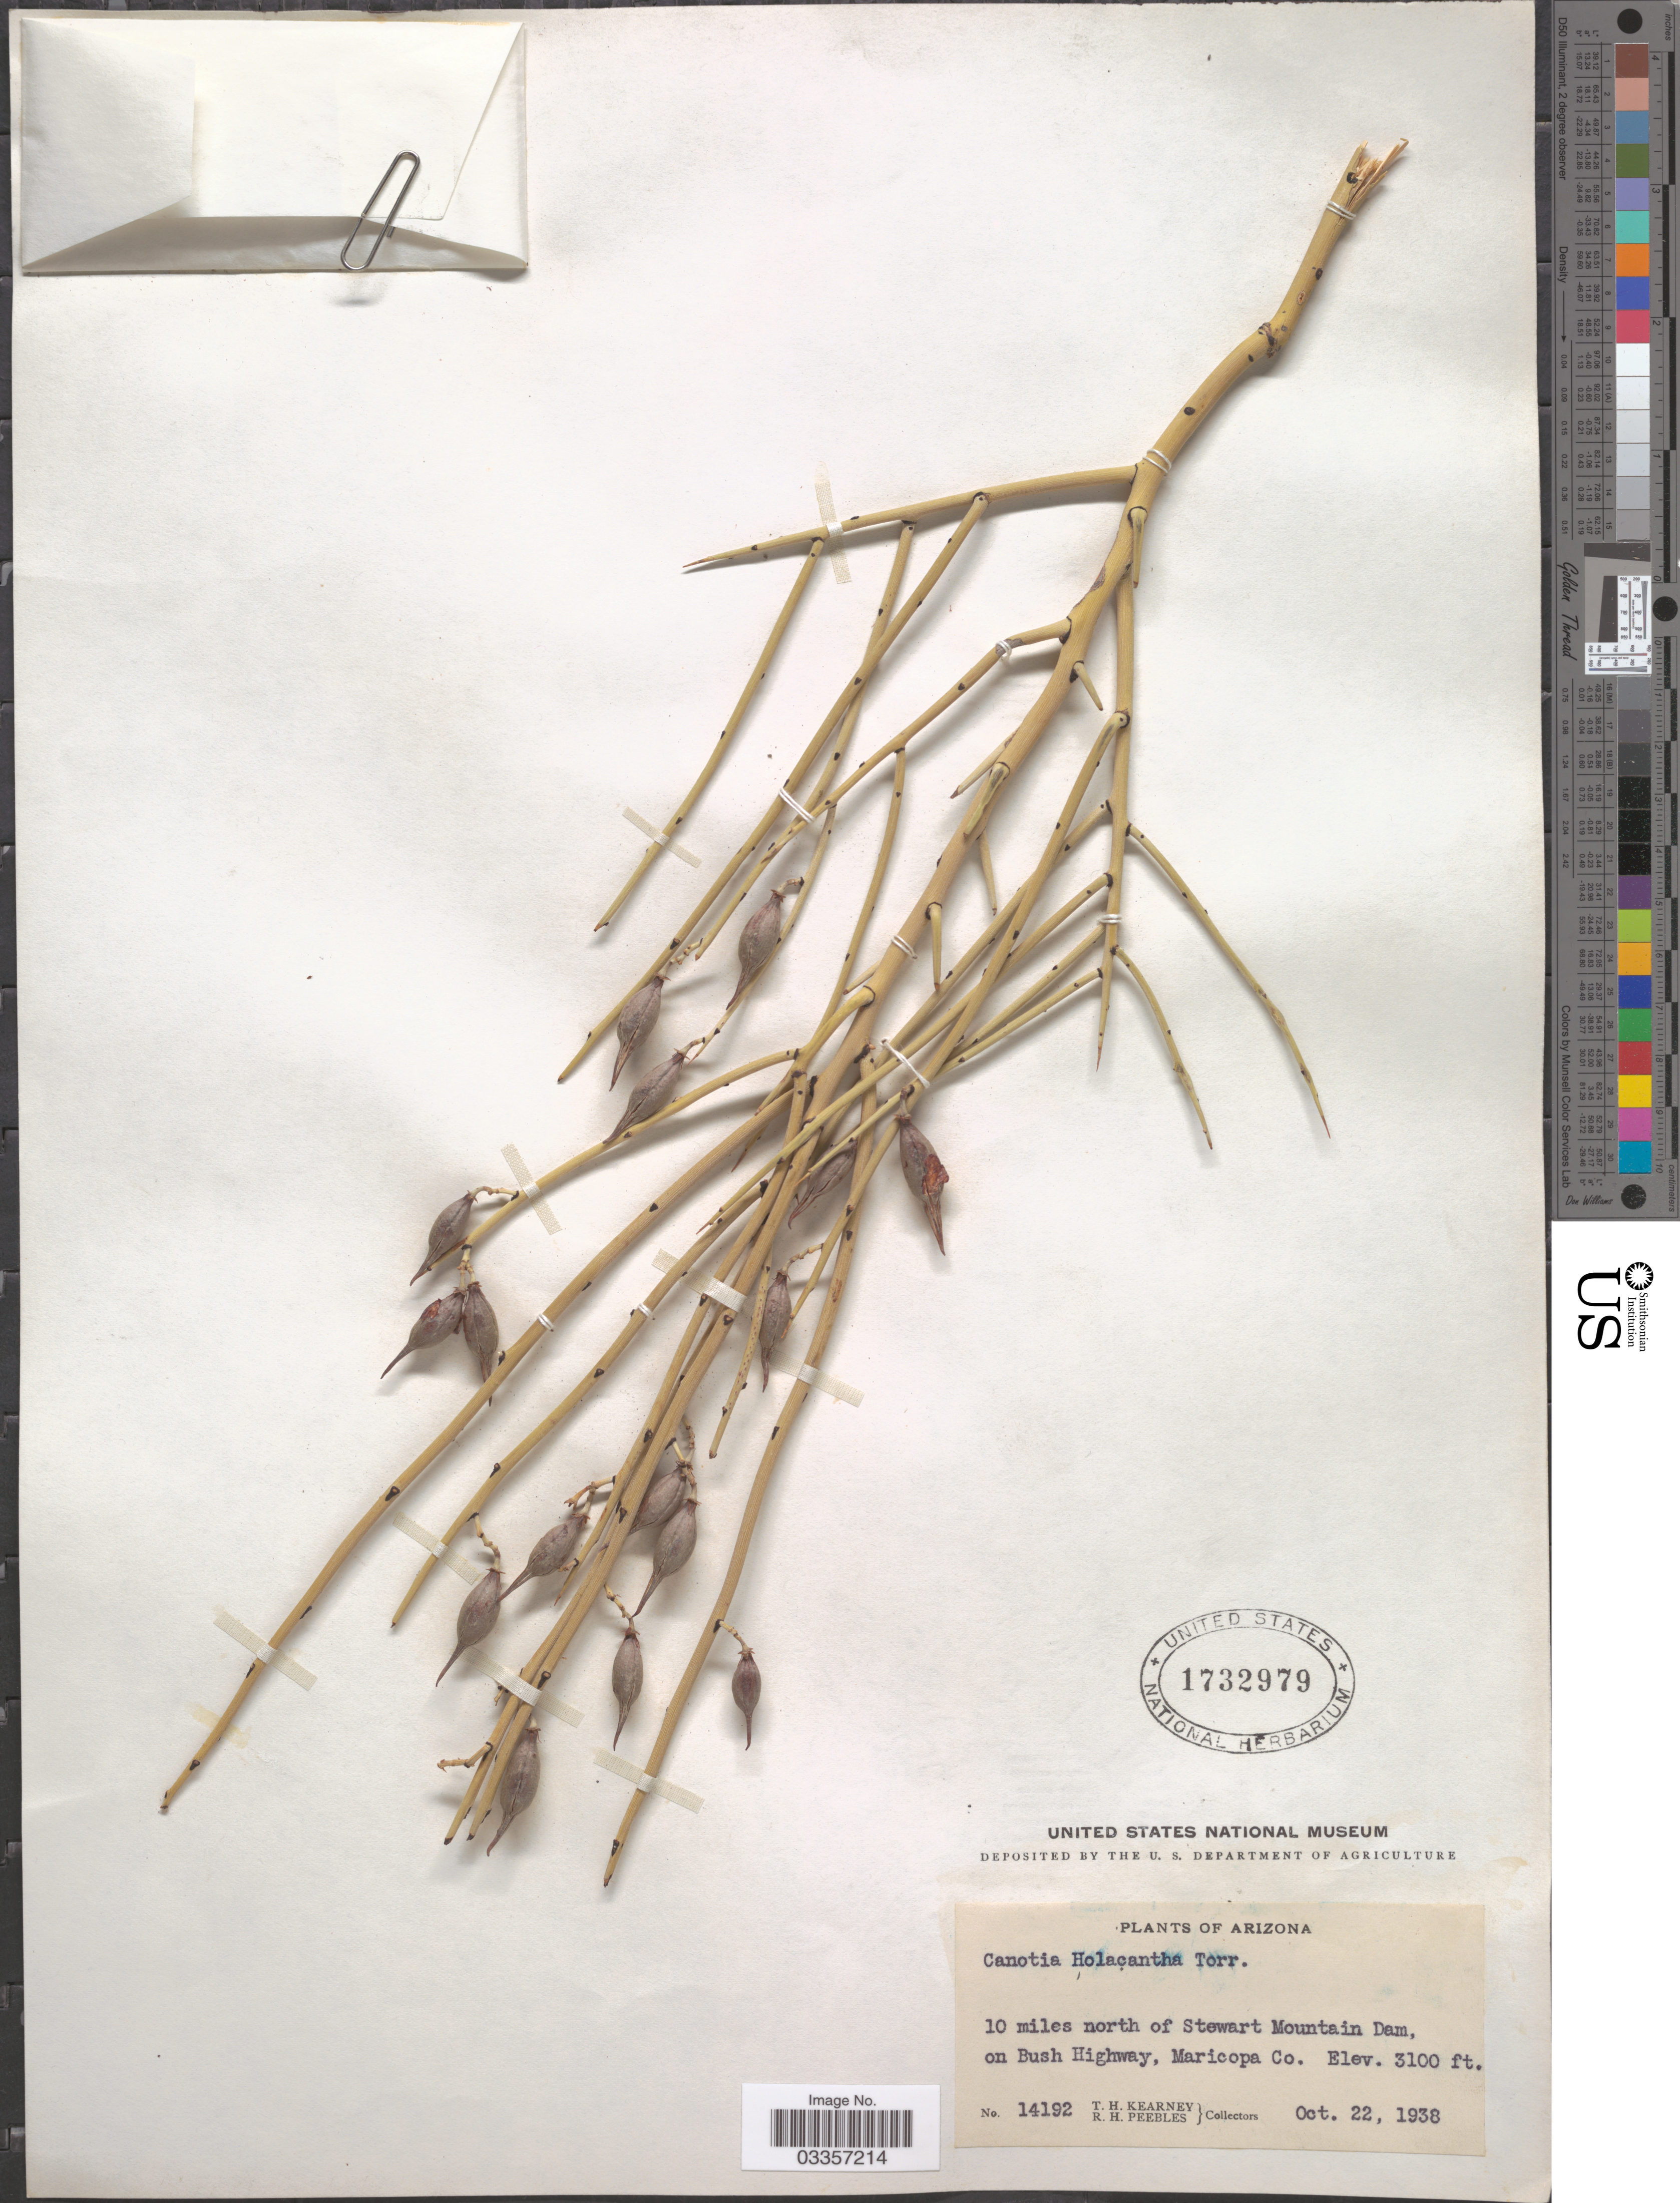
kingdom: Plantae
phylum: Tracheophyta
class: Magnoliopsida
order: Celastrales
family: Celastraceae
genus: Canotia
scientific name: Canotia holacantha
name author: Torr.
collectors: T. H. Kearney & R. H. Peebles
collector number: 14192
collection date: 1938-10-22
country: United States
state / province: Arizona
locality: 10 miles north of Stewart Mountain Dam, on Bush Highway, Maricopa Co.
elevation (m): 945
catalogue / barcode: US 1732979